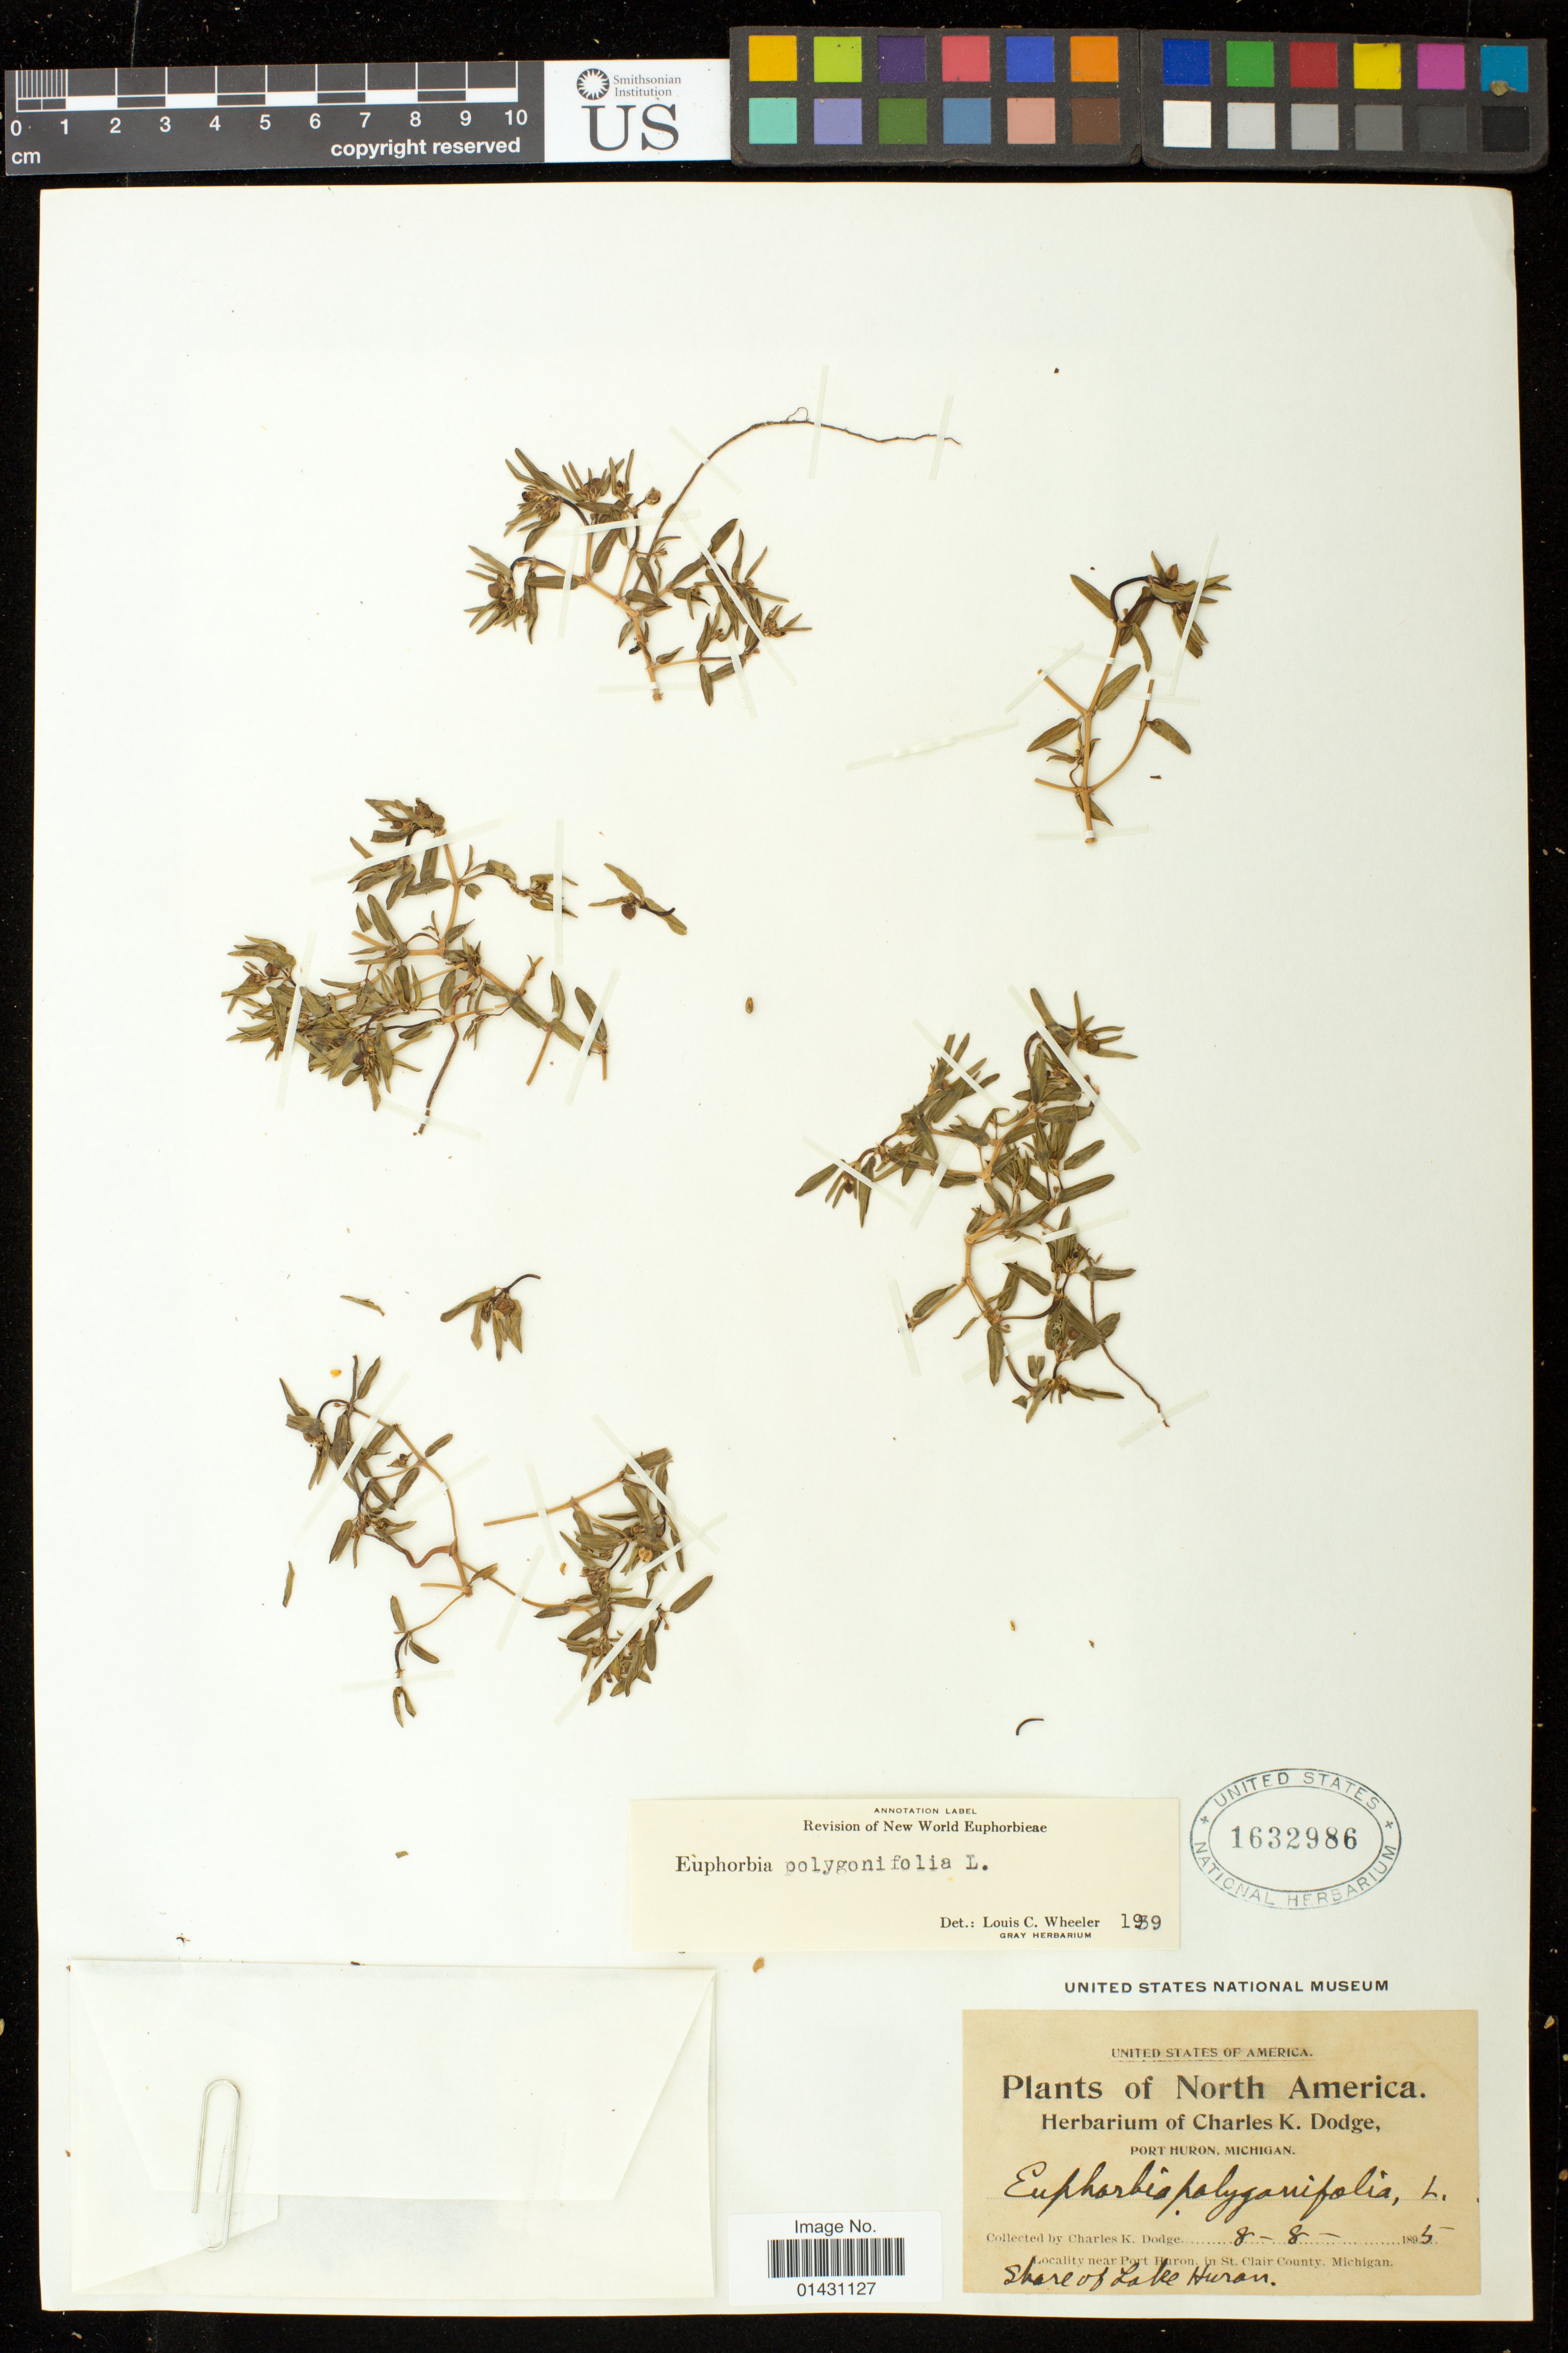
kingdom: Plantae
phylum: Tracheophyta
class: Magnoliopsida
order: Malpighiales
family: Euphorbiaceae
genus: Euphorbia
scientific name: Euphorbia polygonifolia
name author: L.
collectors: C. K. Dodge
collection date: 1895-08-08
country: United States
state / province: Michigan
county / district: Saint Clair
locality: Shore of Lake Huron; Port Huron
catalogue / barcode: US 1632986